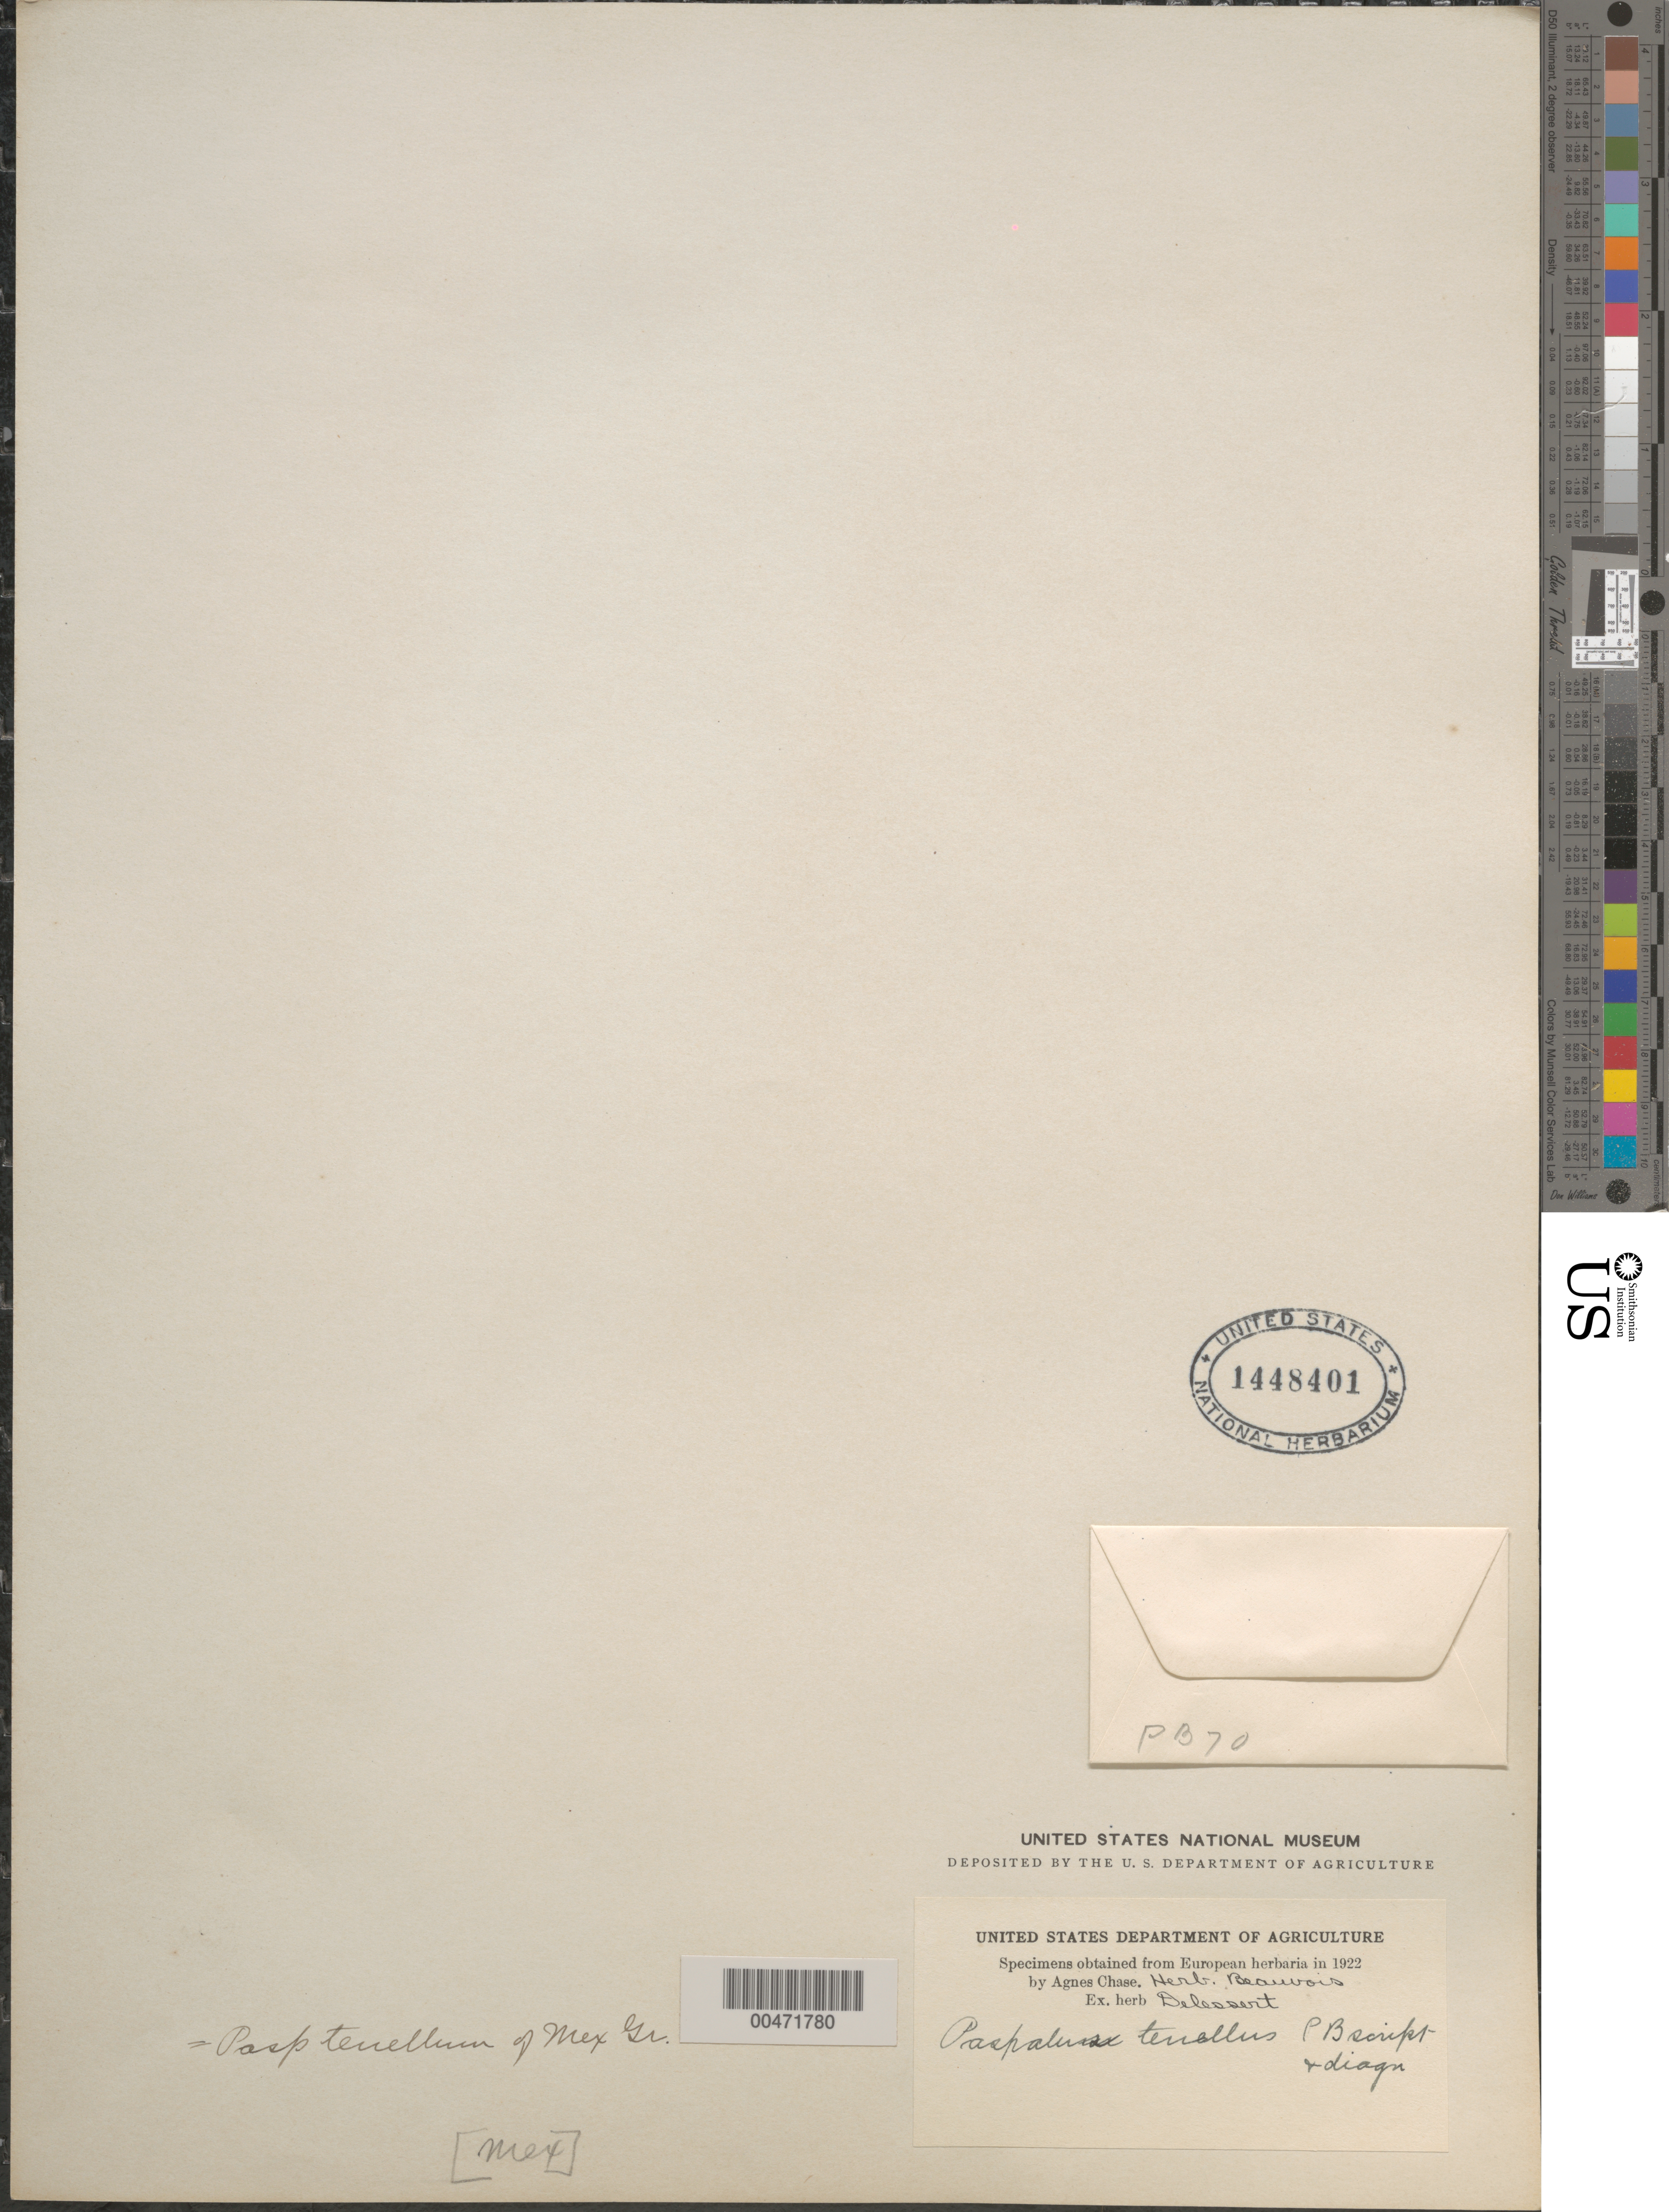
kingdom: Plantae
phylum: Tracheophyta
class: Liliopsida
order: Poales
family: Poaceae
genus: Paspalum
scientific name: Paspalum tenellum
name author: Willd.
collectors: ex herb. Delessert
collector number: PB70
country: Mexico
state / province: Durango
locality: San Ramon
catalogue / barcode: US 1448401